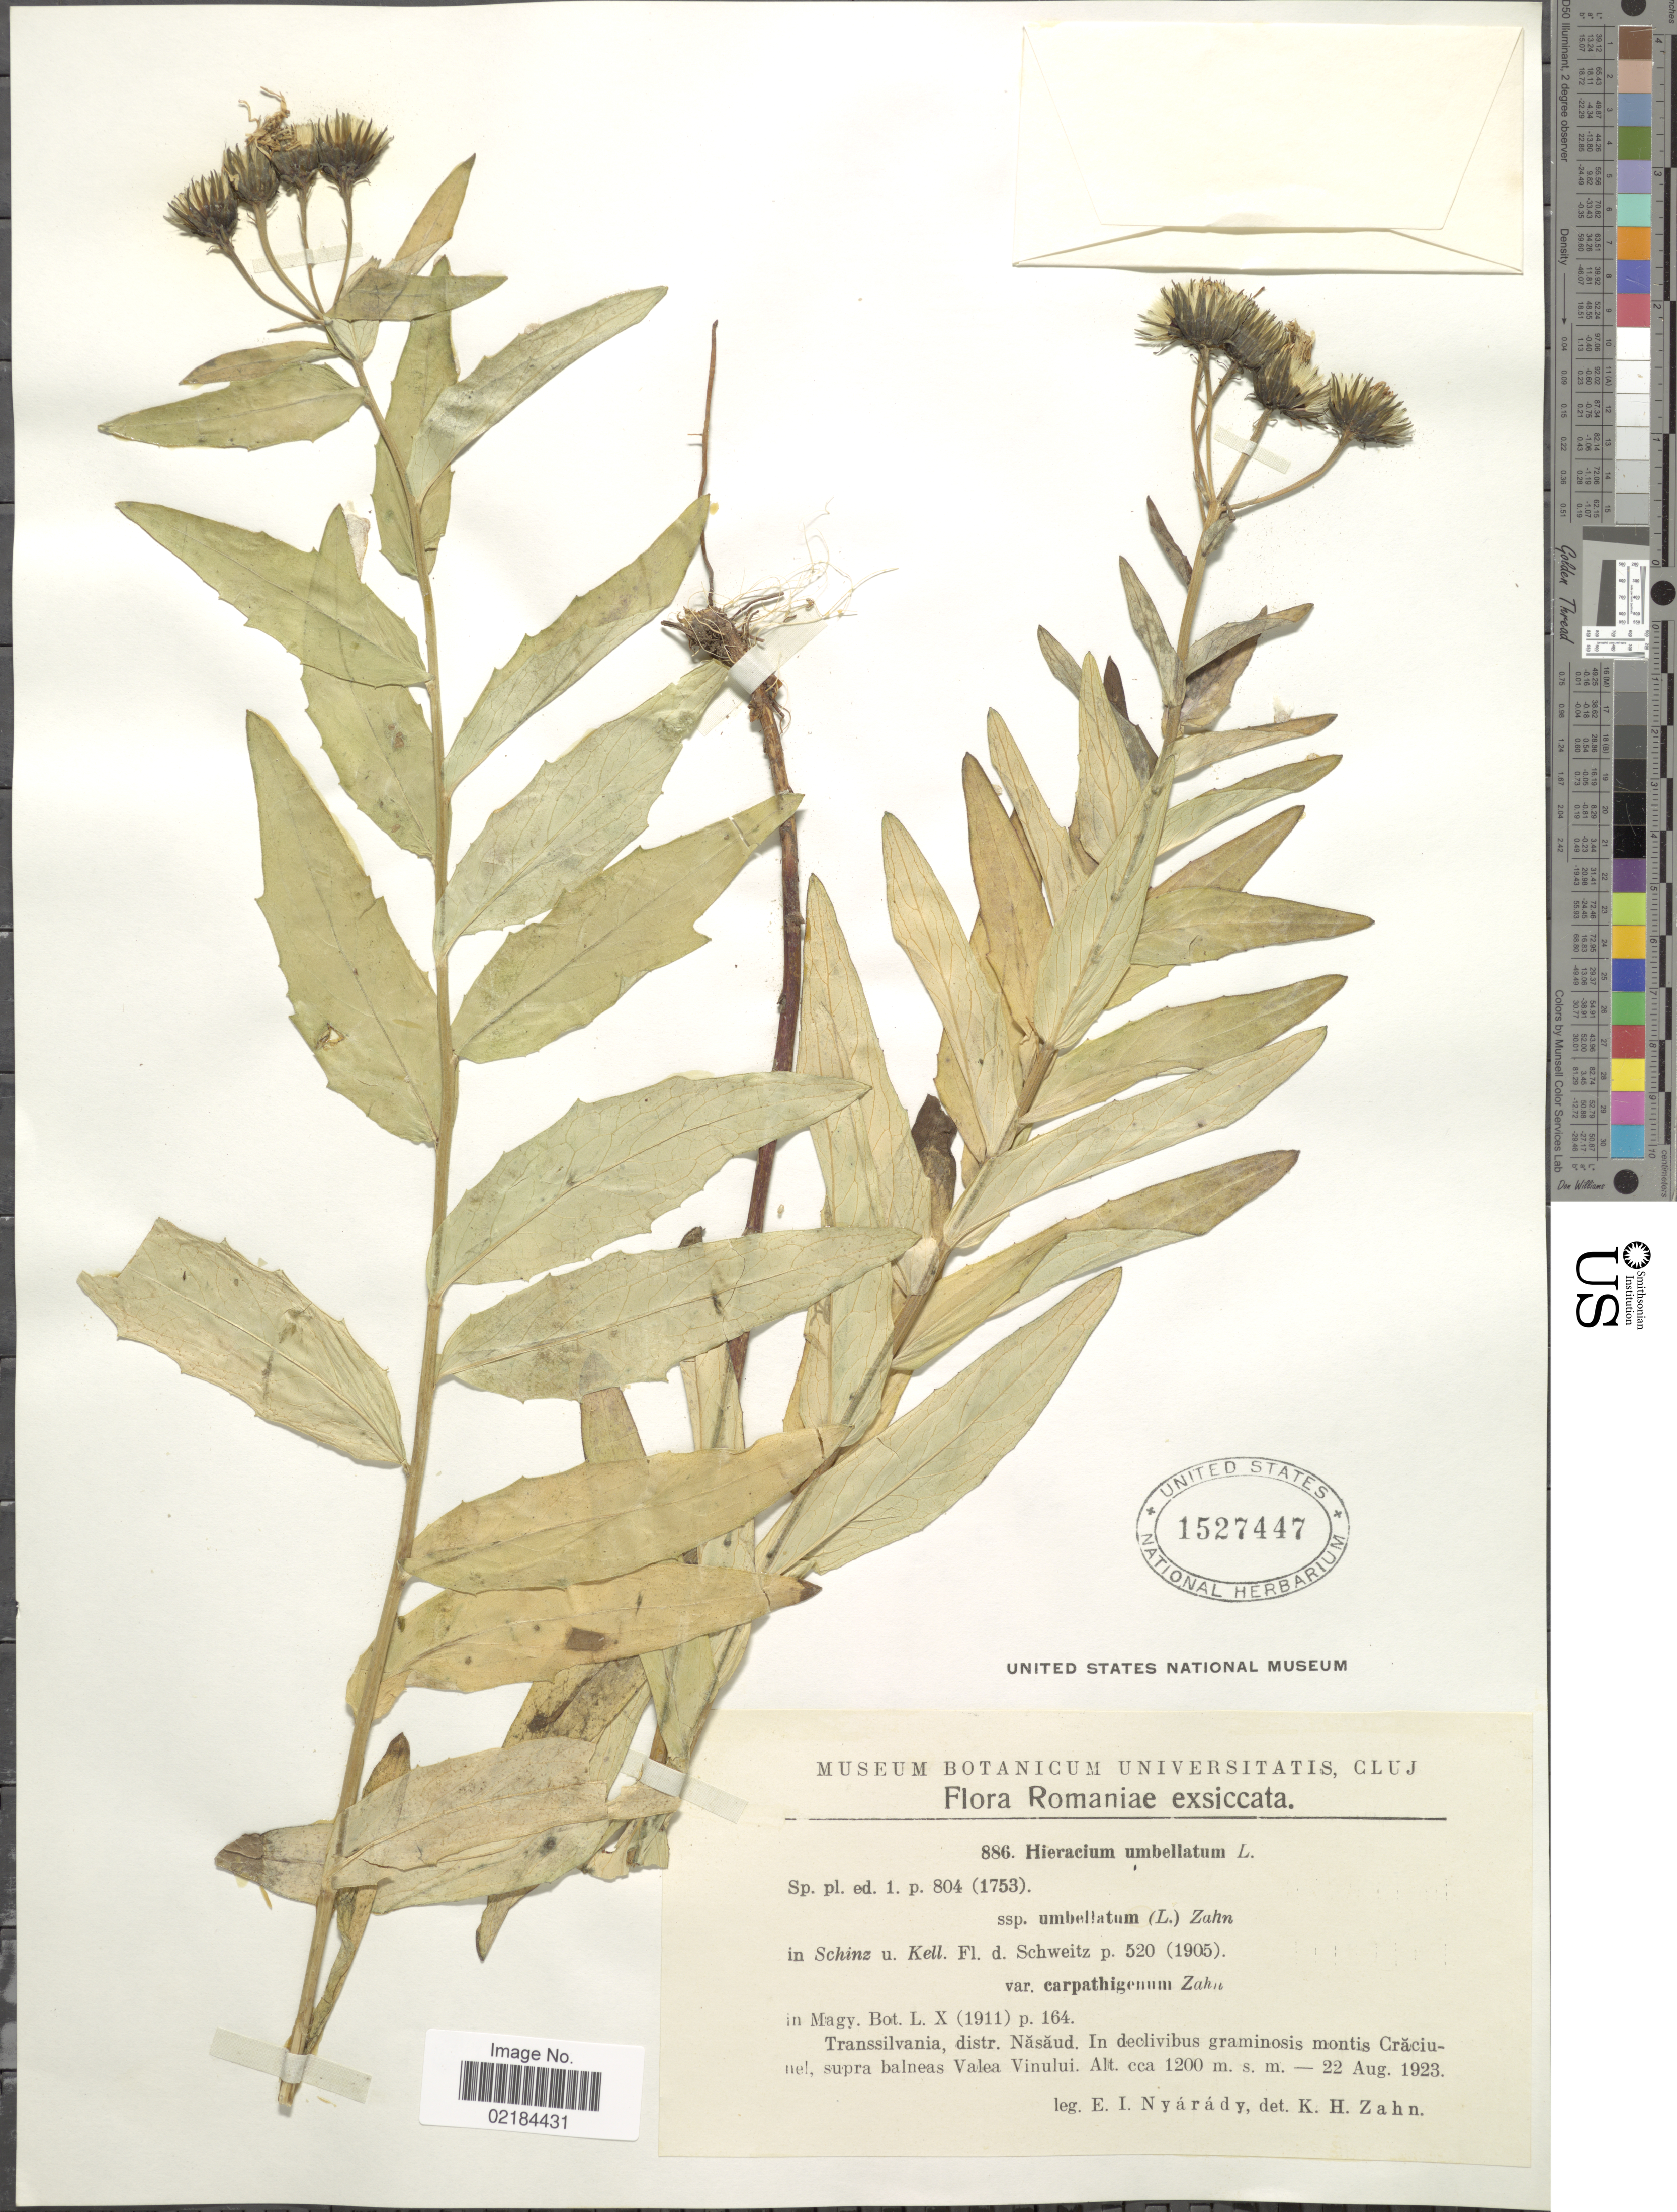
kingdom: Plantae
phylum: Tracheophyta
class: Magnoliopsida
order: Asterales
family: Asteraceae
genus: Hieracium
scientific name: Hieracium umbellatum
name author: L.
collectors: E. Nyárády & K. Zahn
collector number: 886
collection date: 1923-08-22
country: Romania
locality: Romaniae. Transsilvania, distr,Nassaud. In declivibus graminosis montis Craciunel, supra balneas Valea Vinului.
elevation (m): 1200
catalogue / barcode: US 1527447